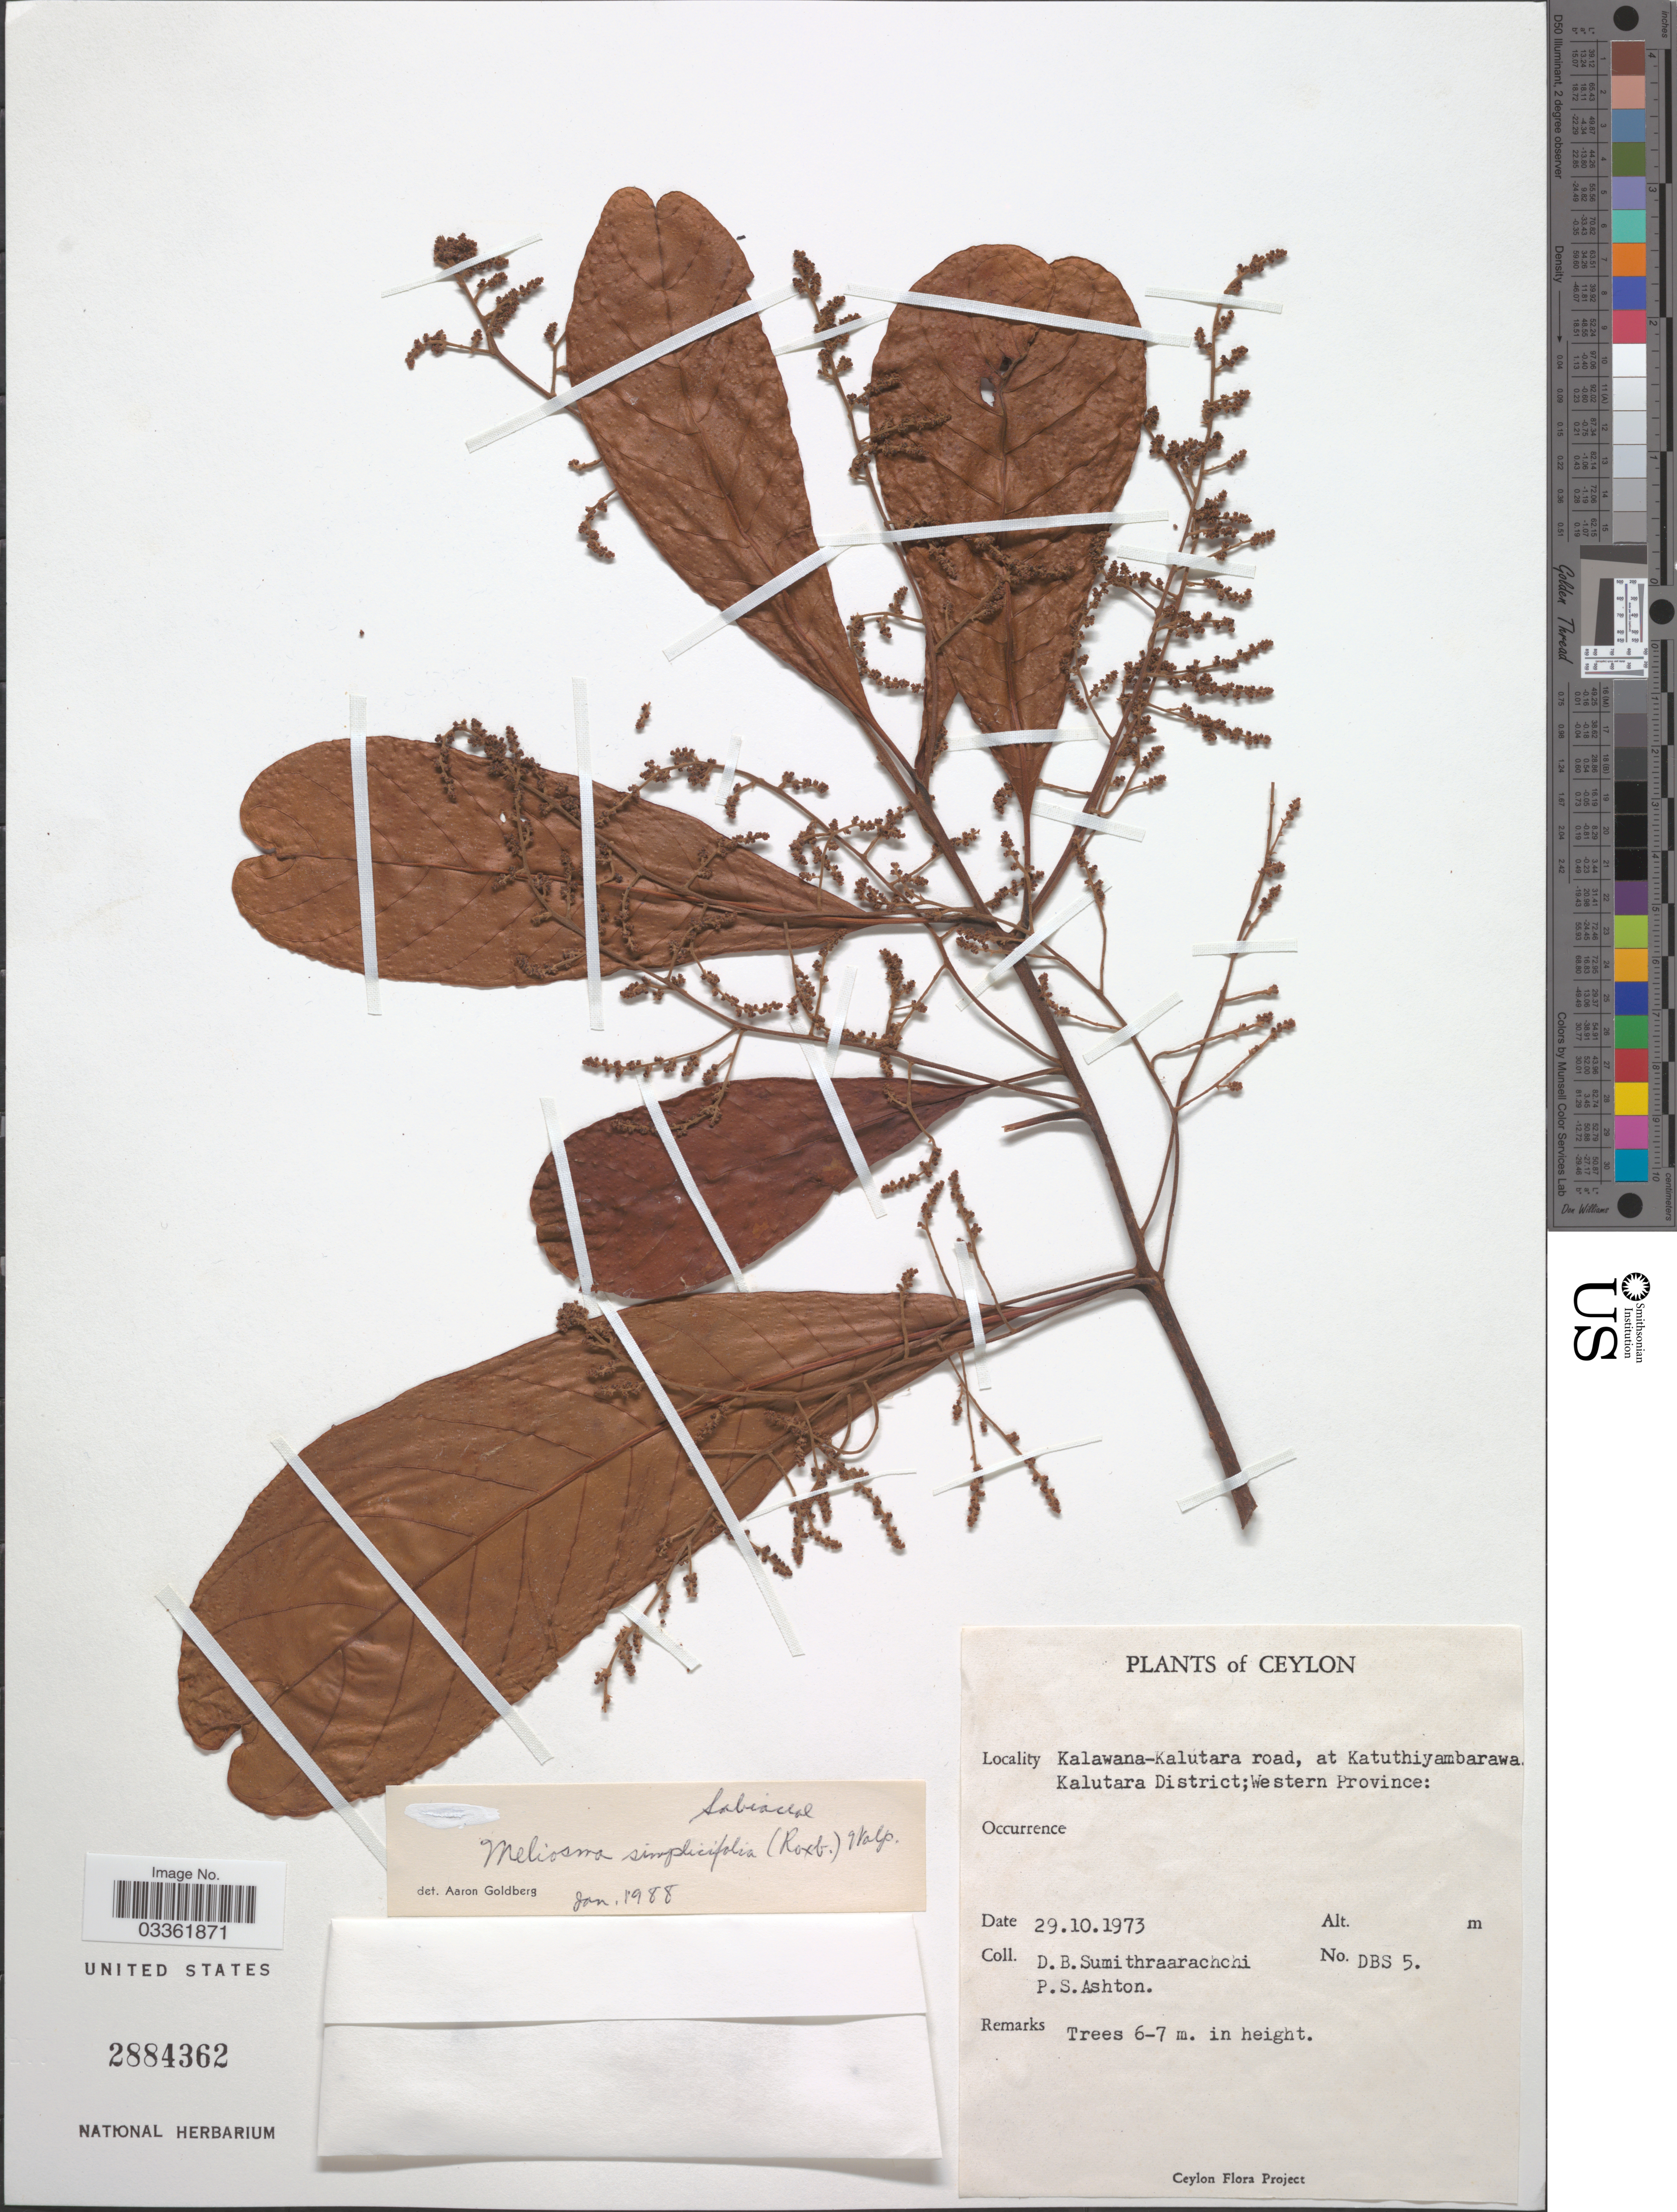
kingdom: Plantae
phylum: Tracheophyta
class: Magnoliopsida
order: Proteales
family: Sabiaceae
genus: Meliosma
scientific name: Meliosma simplicifolia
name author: (Roxb.) Walp.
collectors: D. B. Sumithraarachchi & P. S. Ashton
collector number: DBS5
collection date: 1973-10-29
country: Sri Lanka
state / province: Western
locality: Ceylon, Kalawana-Kalutara road, at Katuthiyambarawa, Kalutara District.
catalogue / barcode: US 2884362